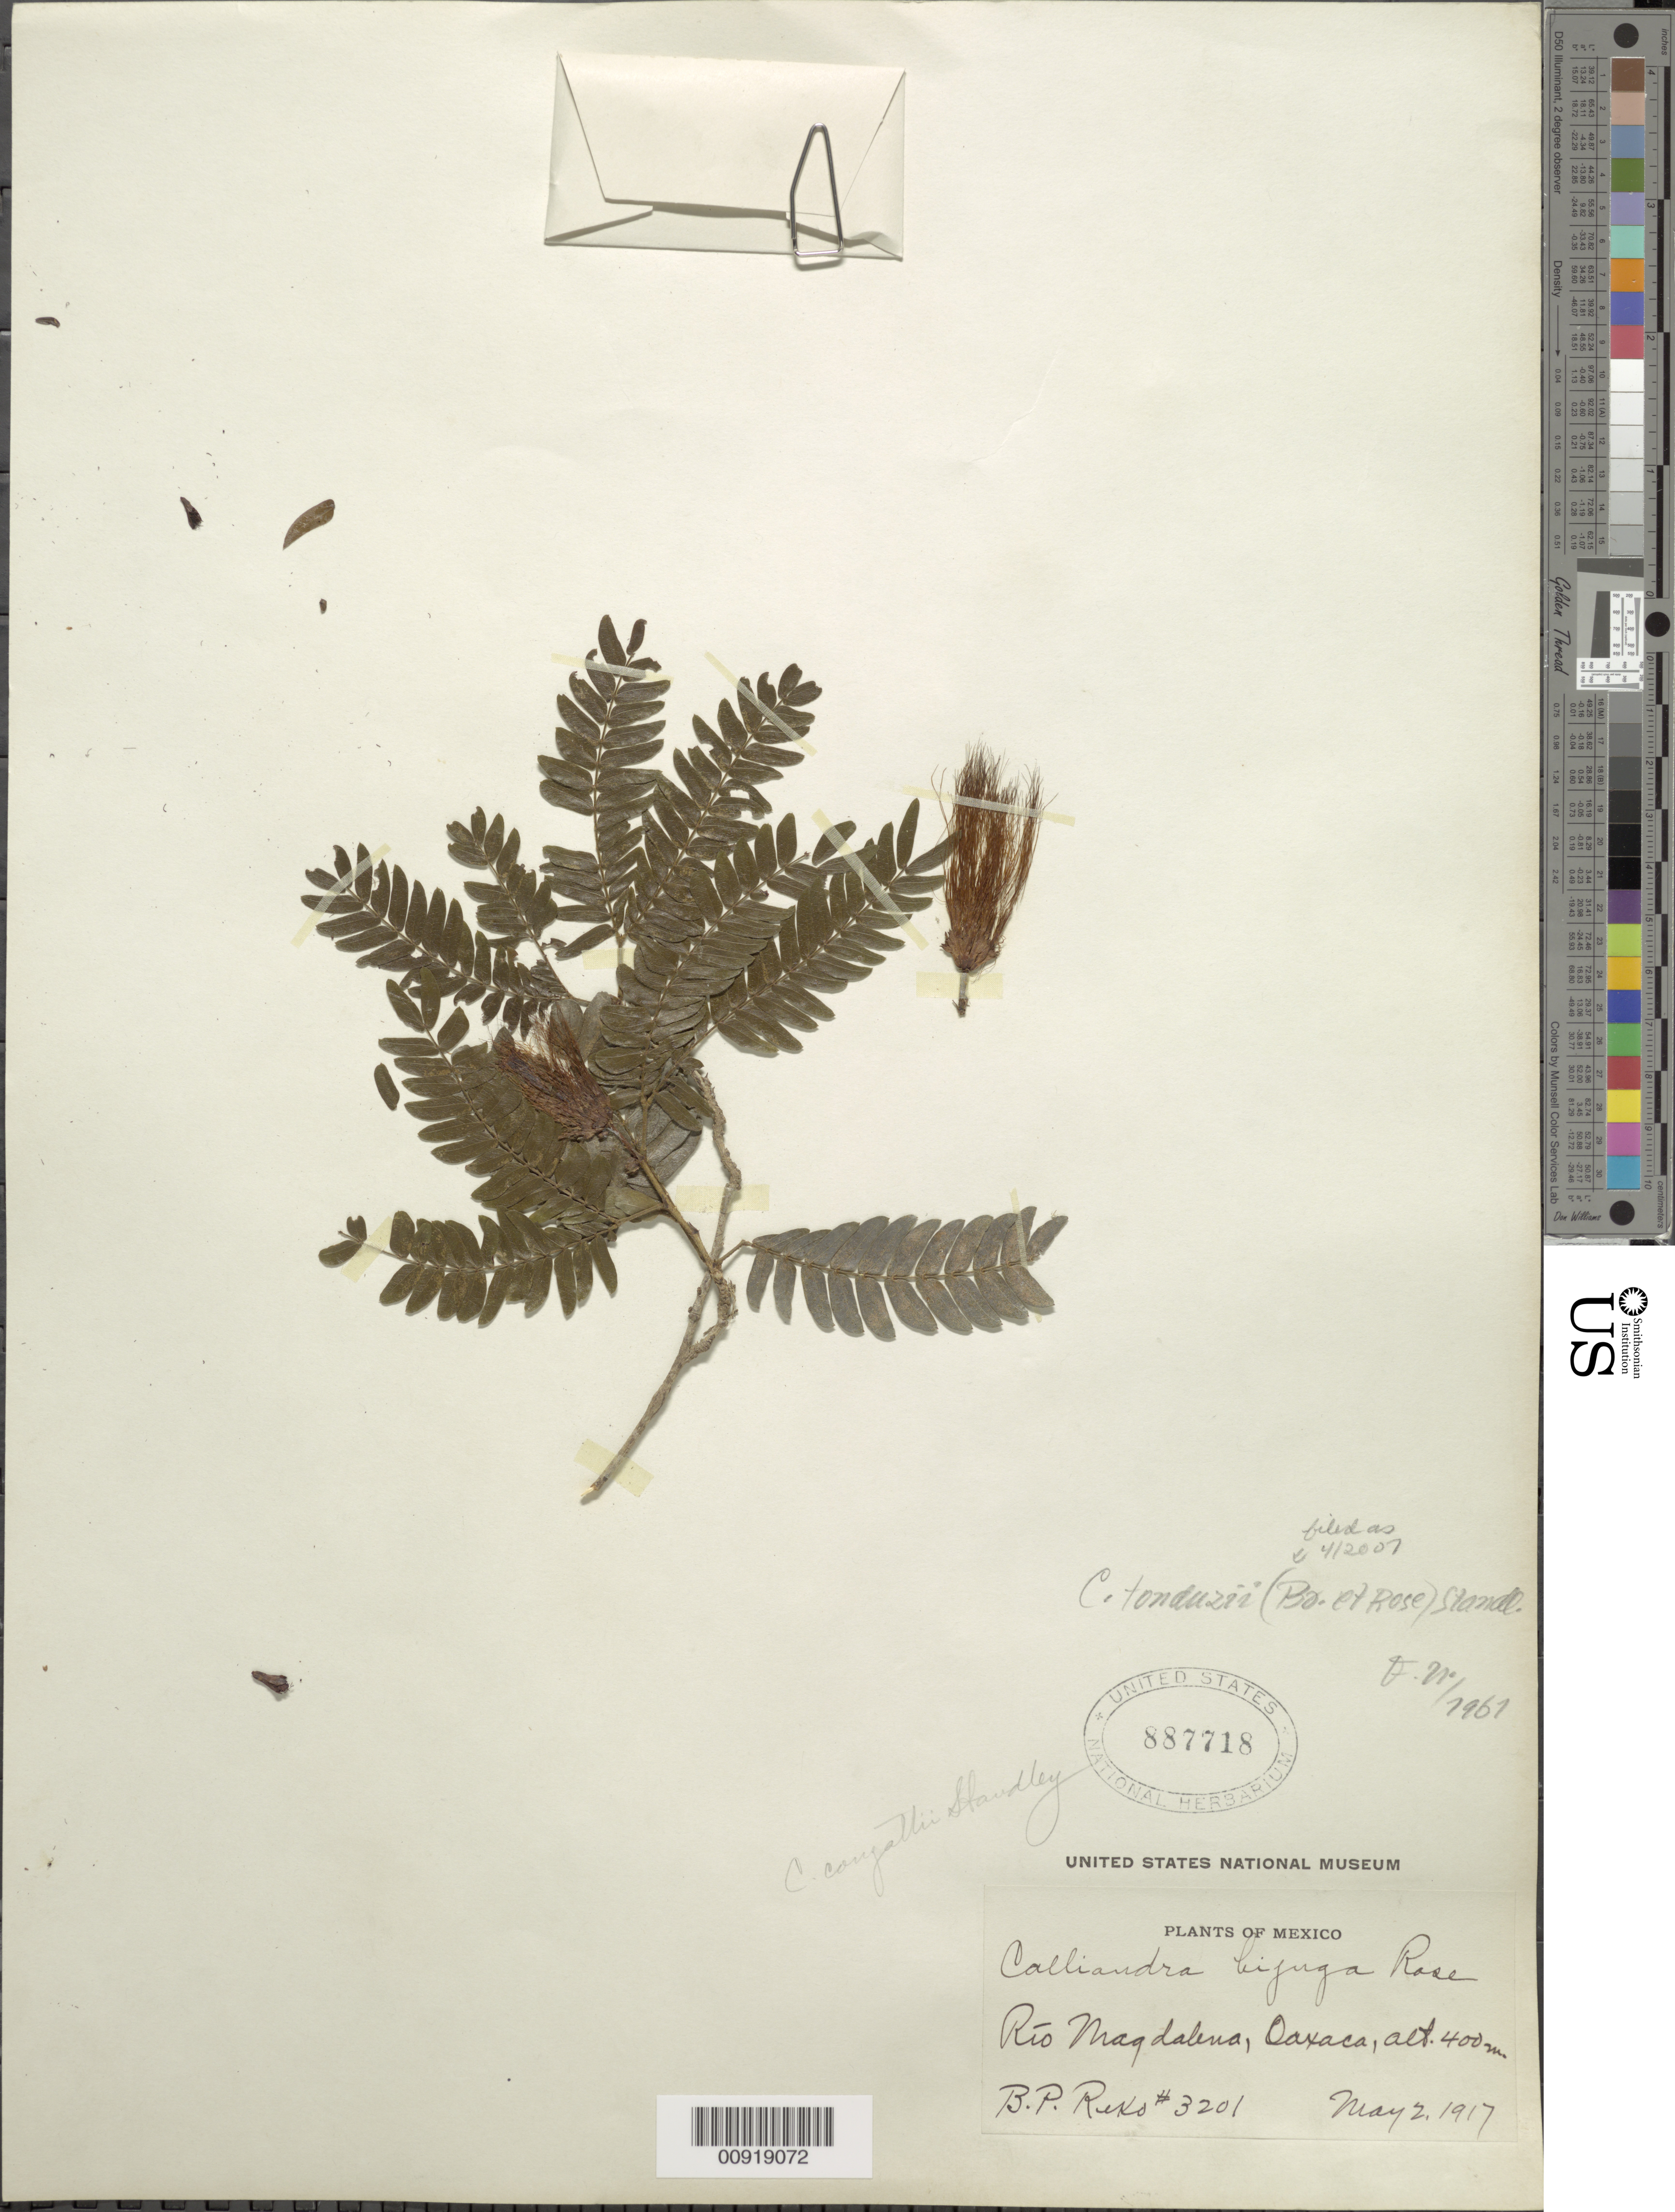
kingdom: Plantae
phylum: Tracheophyta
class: Magnoliopsida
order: Fabales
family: Fabaceae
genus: Calliandra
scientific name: Calliandra tonduzii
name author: (Britton) Standl.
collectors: B. P. Reko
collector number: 3201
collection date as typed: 02 May 1917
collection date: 1917-05-02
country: Mexico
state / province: Oaxaca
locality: Río Magdalena, Oaxaca.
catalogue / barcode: US 887718